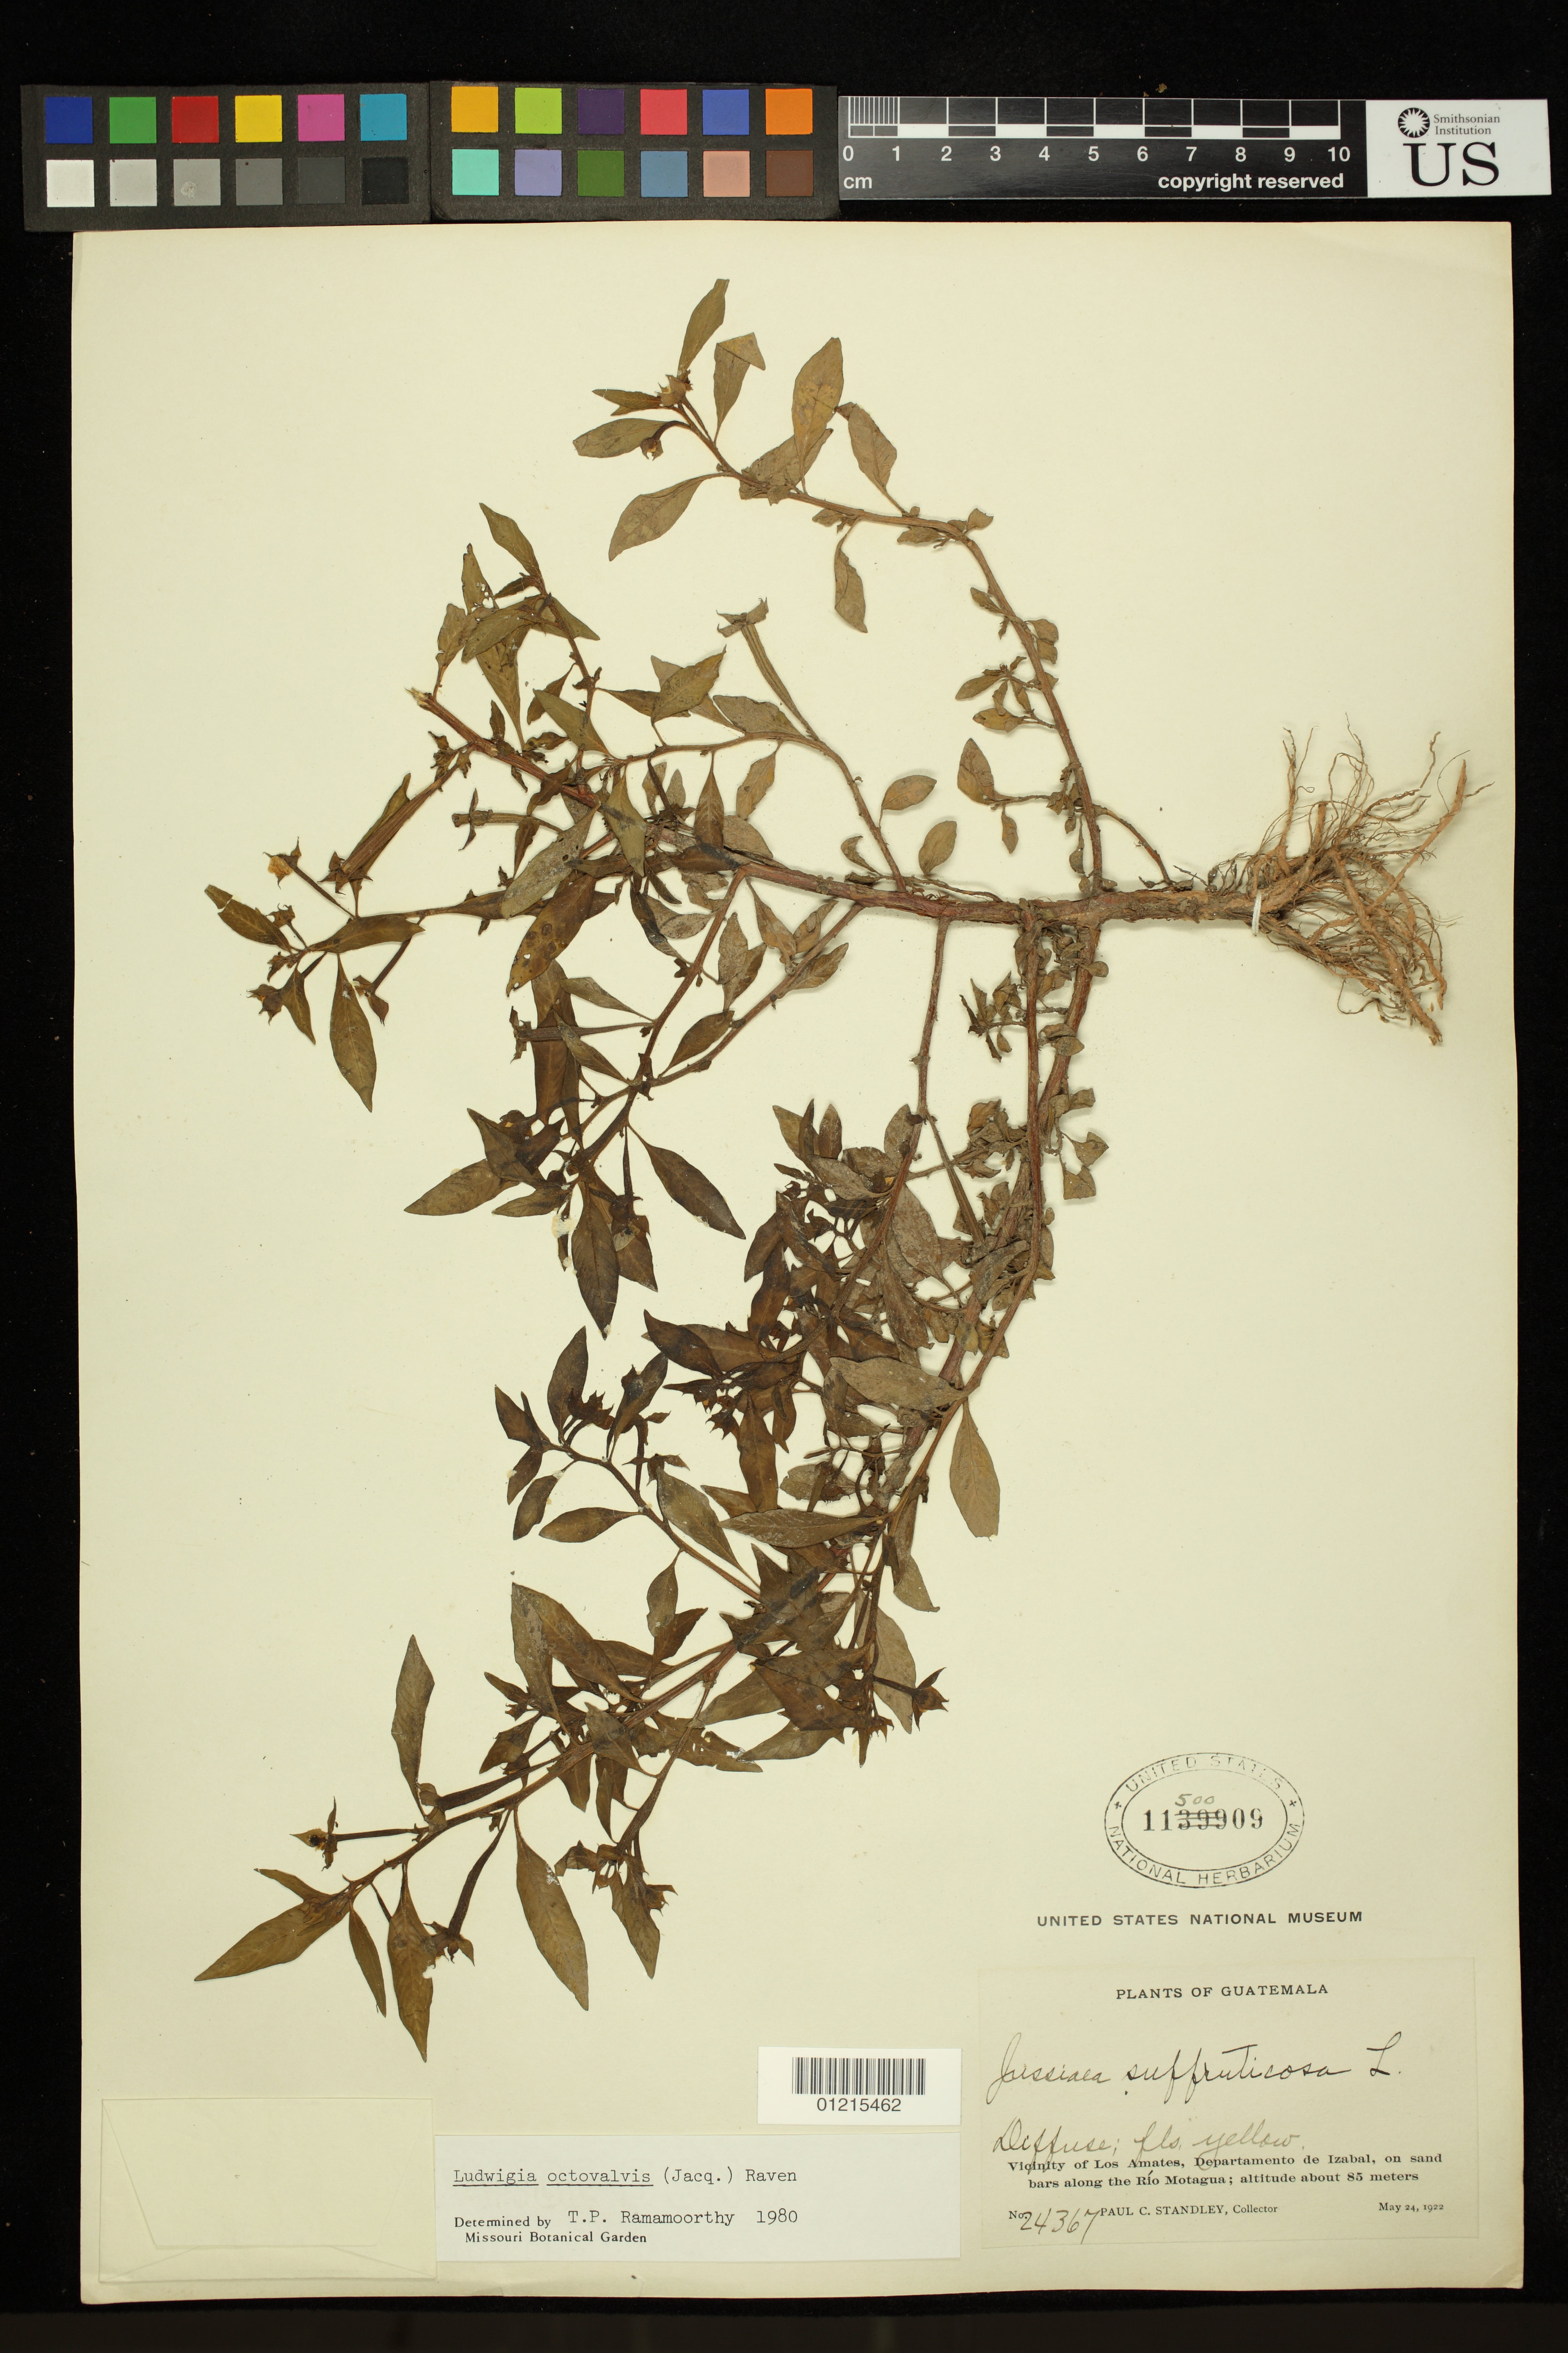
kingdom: Plantae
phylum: Tracheophyta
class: Magnoliopsida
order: Myrtales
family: Onagraceae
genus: Ludwigia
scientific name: Ludwigia octovalvis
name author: (Jacq.) P.H. Raven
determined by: Ramamoorthy, T. P.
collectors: P. C. Standley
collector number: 24367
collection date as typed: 24 May 1922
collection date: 1922-05-24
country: Guatemala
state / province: Izabal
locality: Vicinity of Los Amates, along the Rio Motagua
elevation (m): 85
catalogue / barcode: US 1150009